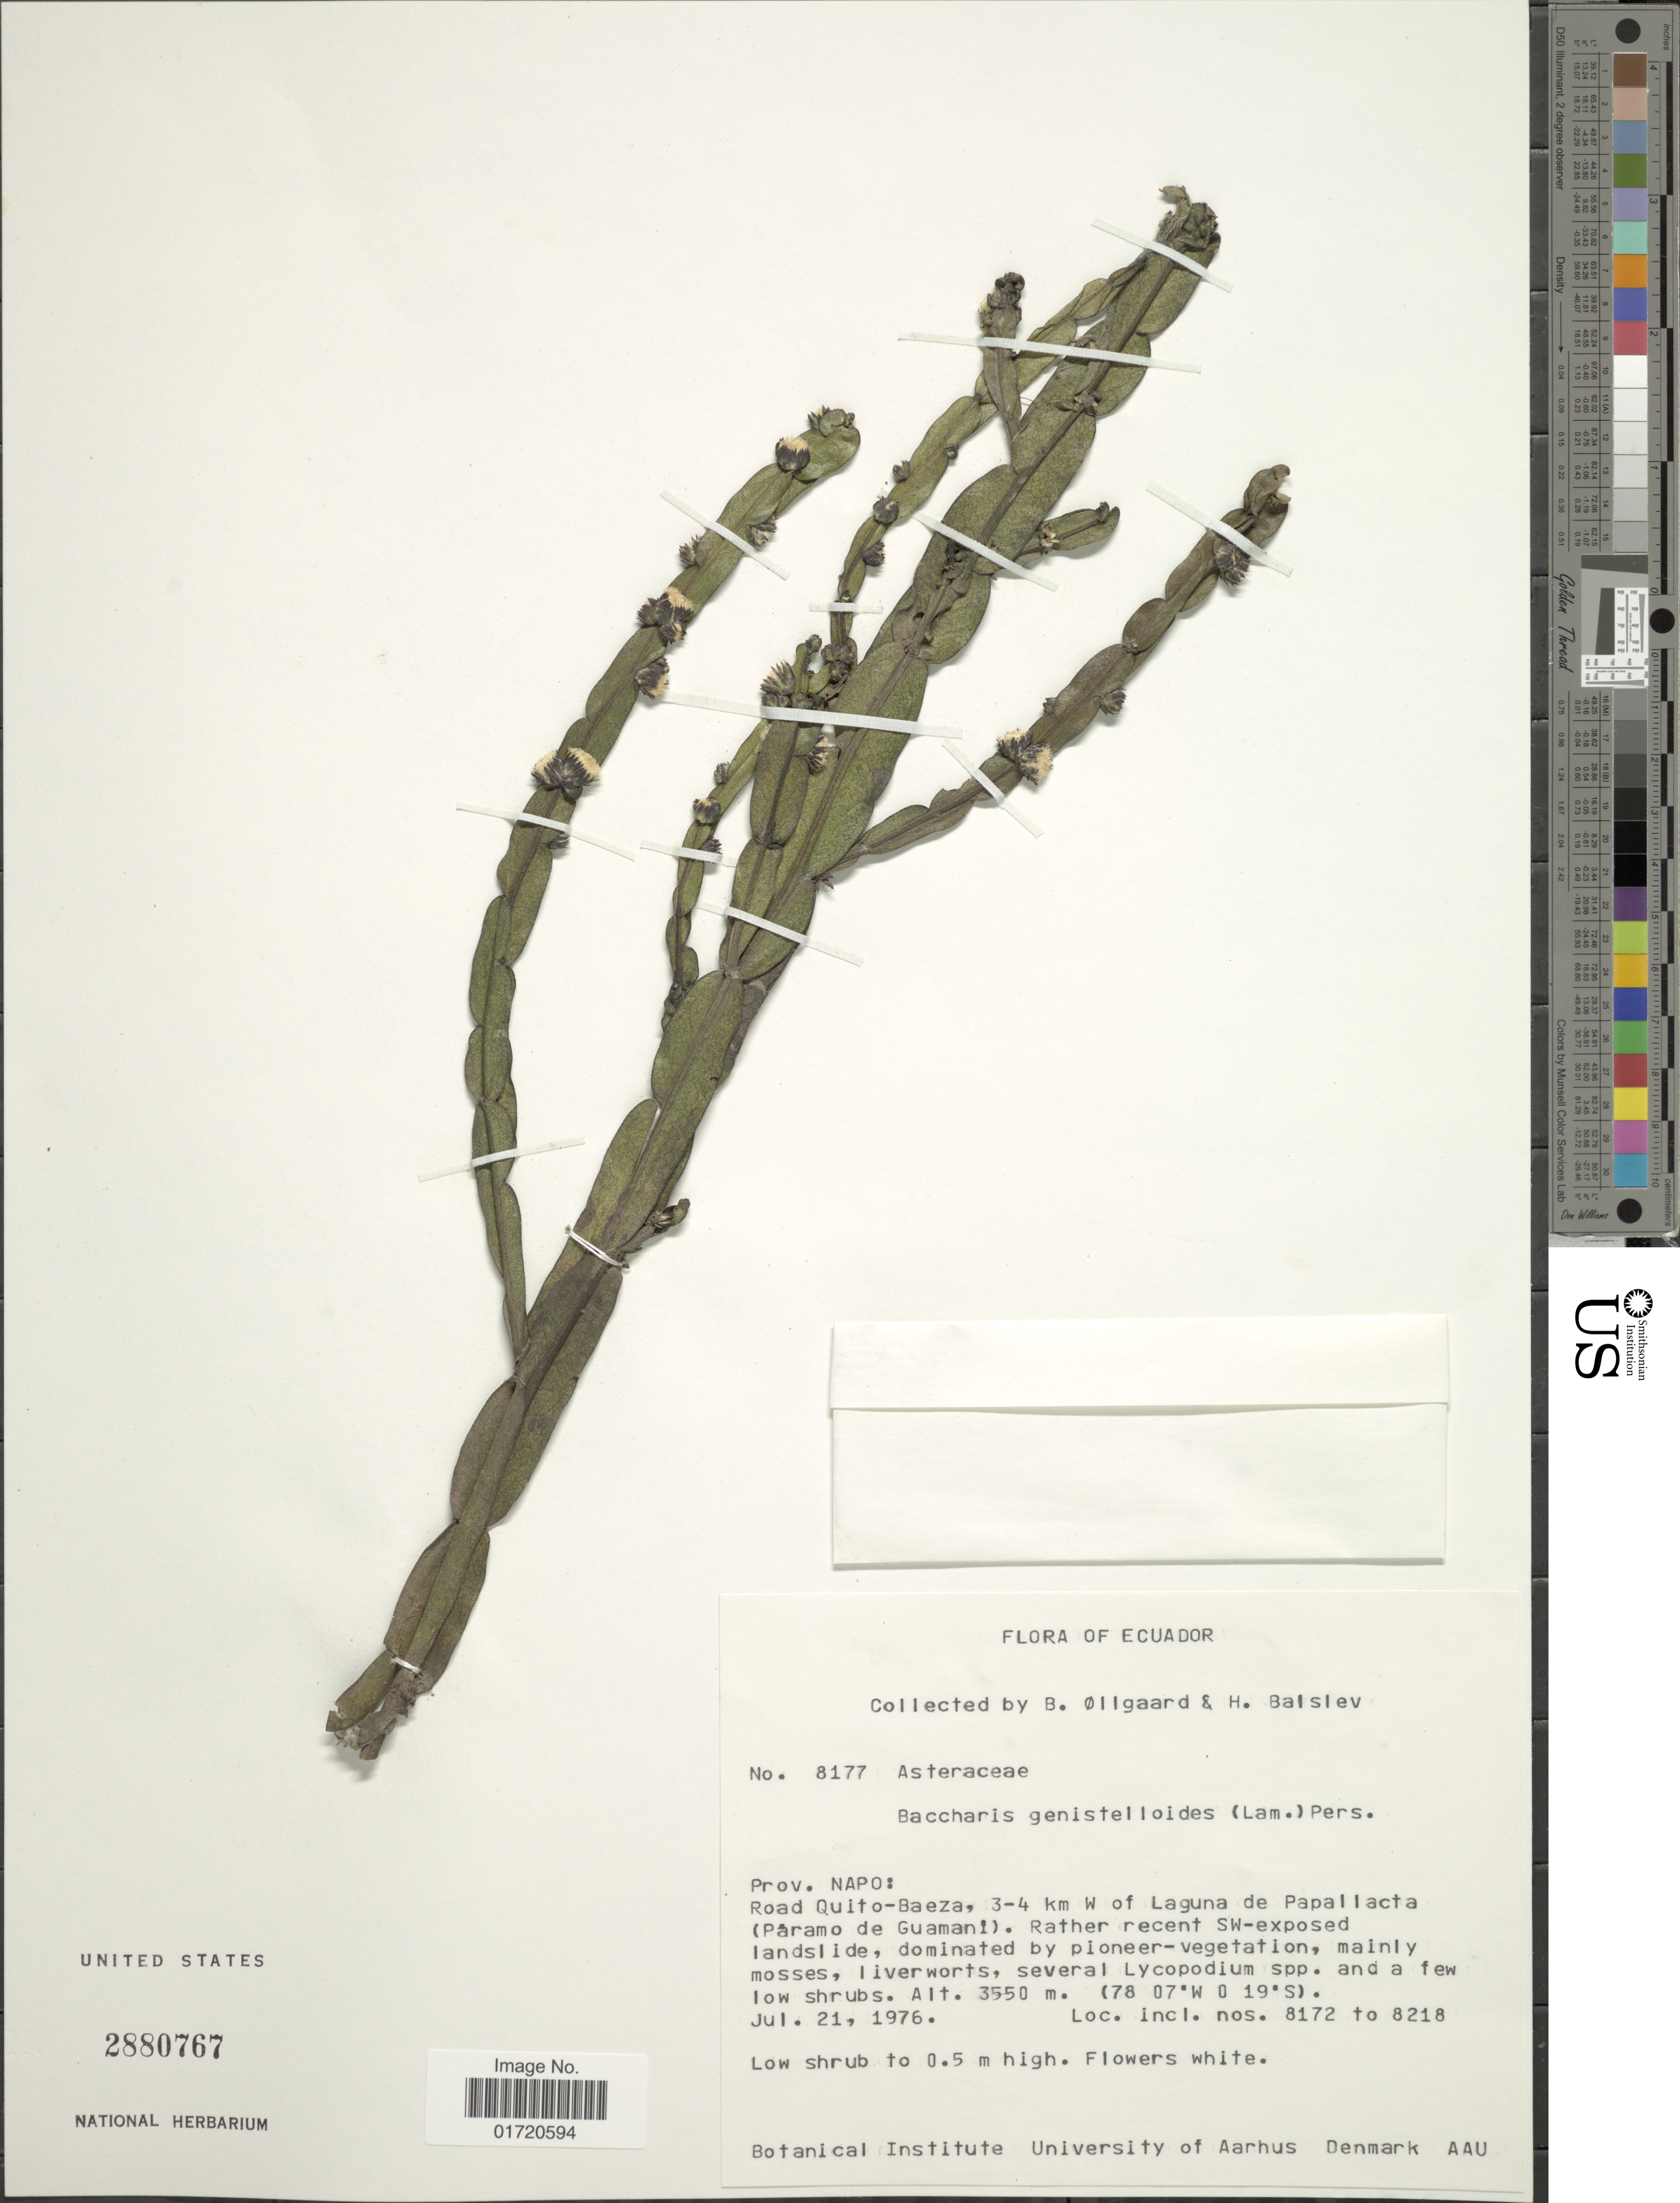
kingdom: Plantae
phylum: Tracheophyta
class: Magnoliopsida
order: Asterales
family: Asteraceae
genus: Baccharis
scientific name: Baccharis genistelloides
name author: (Lam.) Pers.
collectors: B. Øllgaard & H. Balslev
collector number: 8177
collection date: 1976-07-21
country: Ecuador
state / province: Napo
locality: Road Quiti-Baeza, 3-4 km W of Laguna de Papallacta (Para,o de Guamani).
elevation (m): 3550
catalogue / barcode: US 2880767